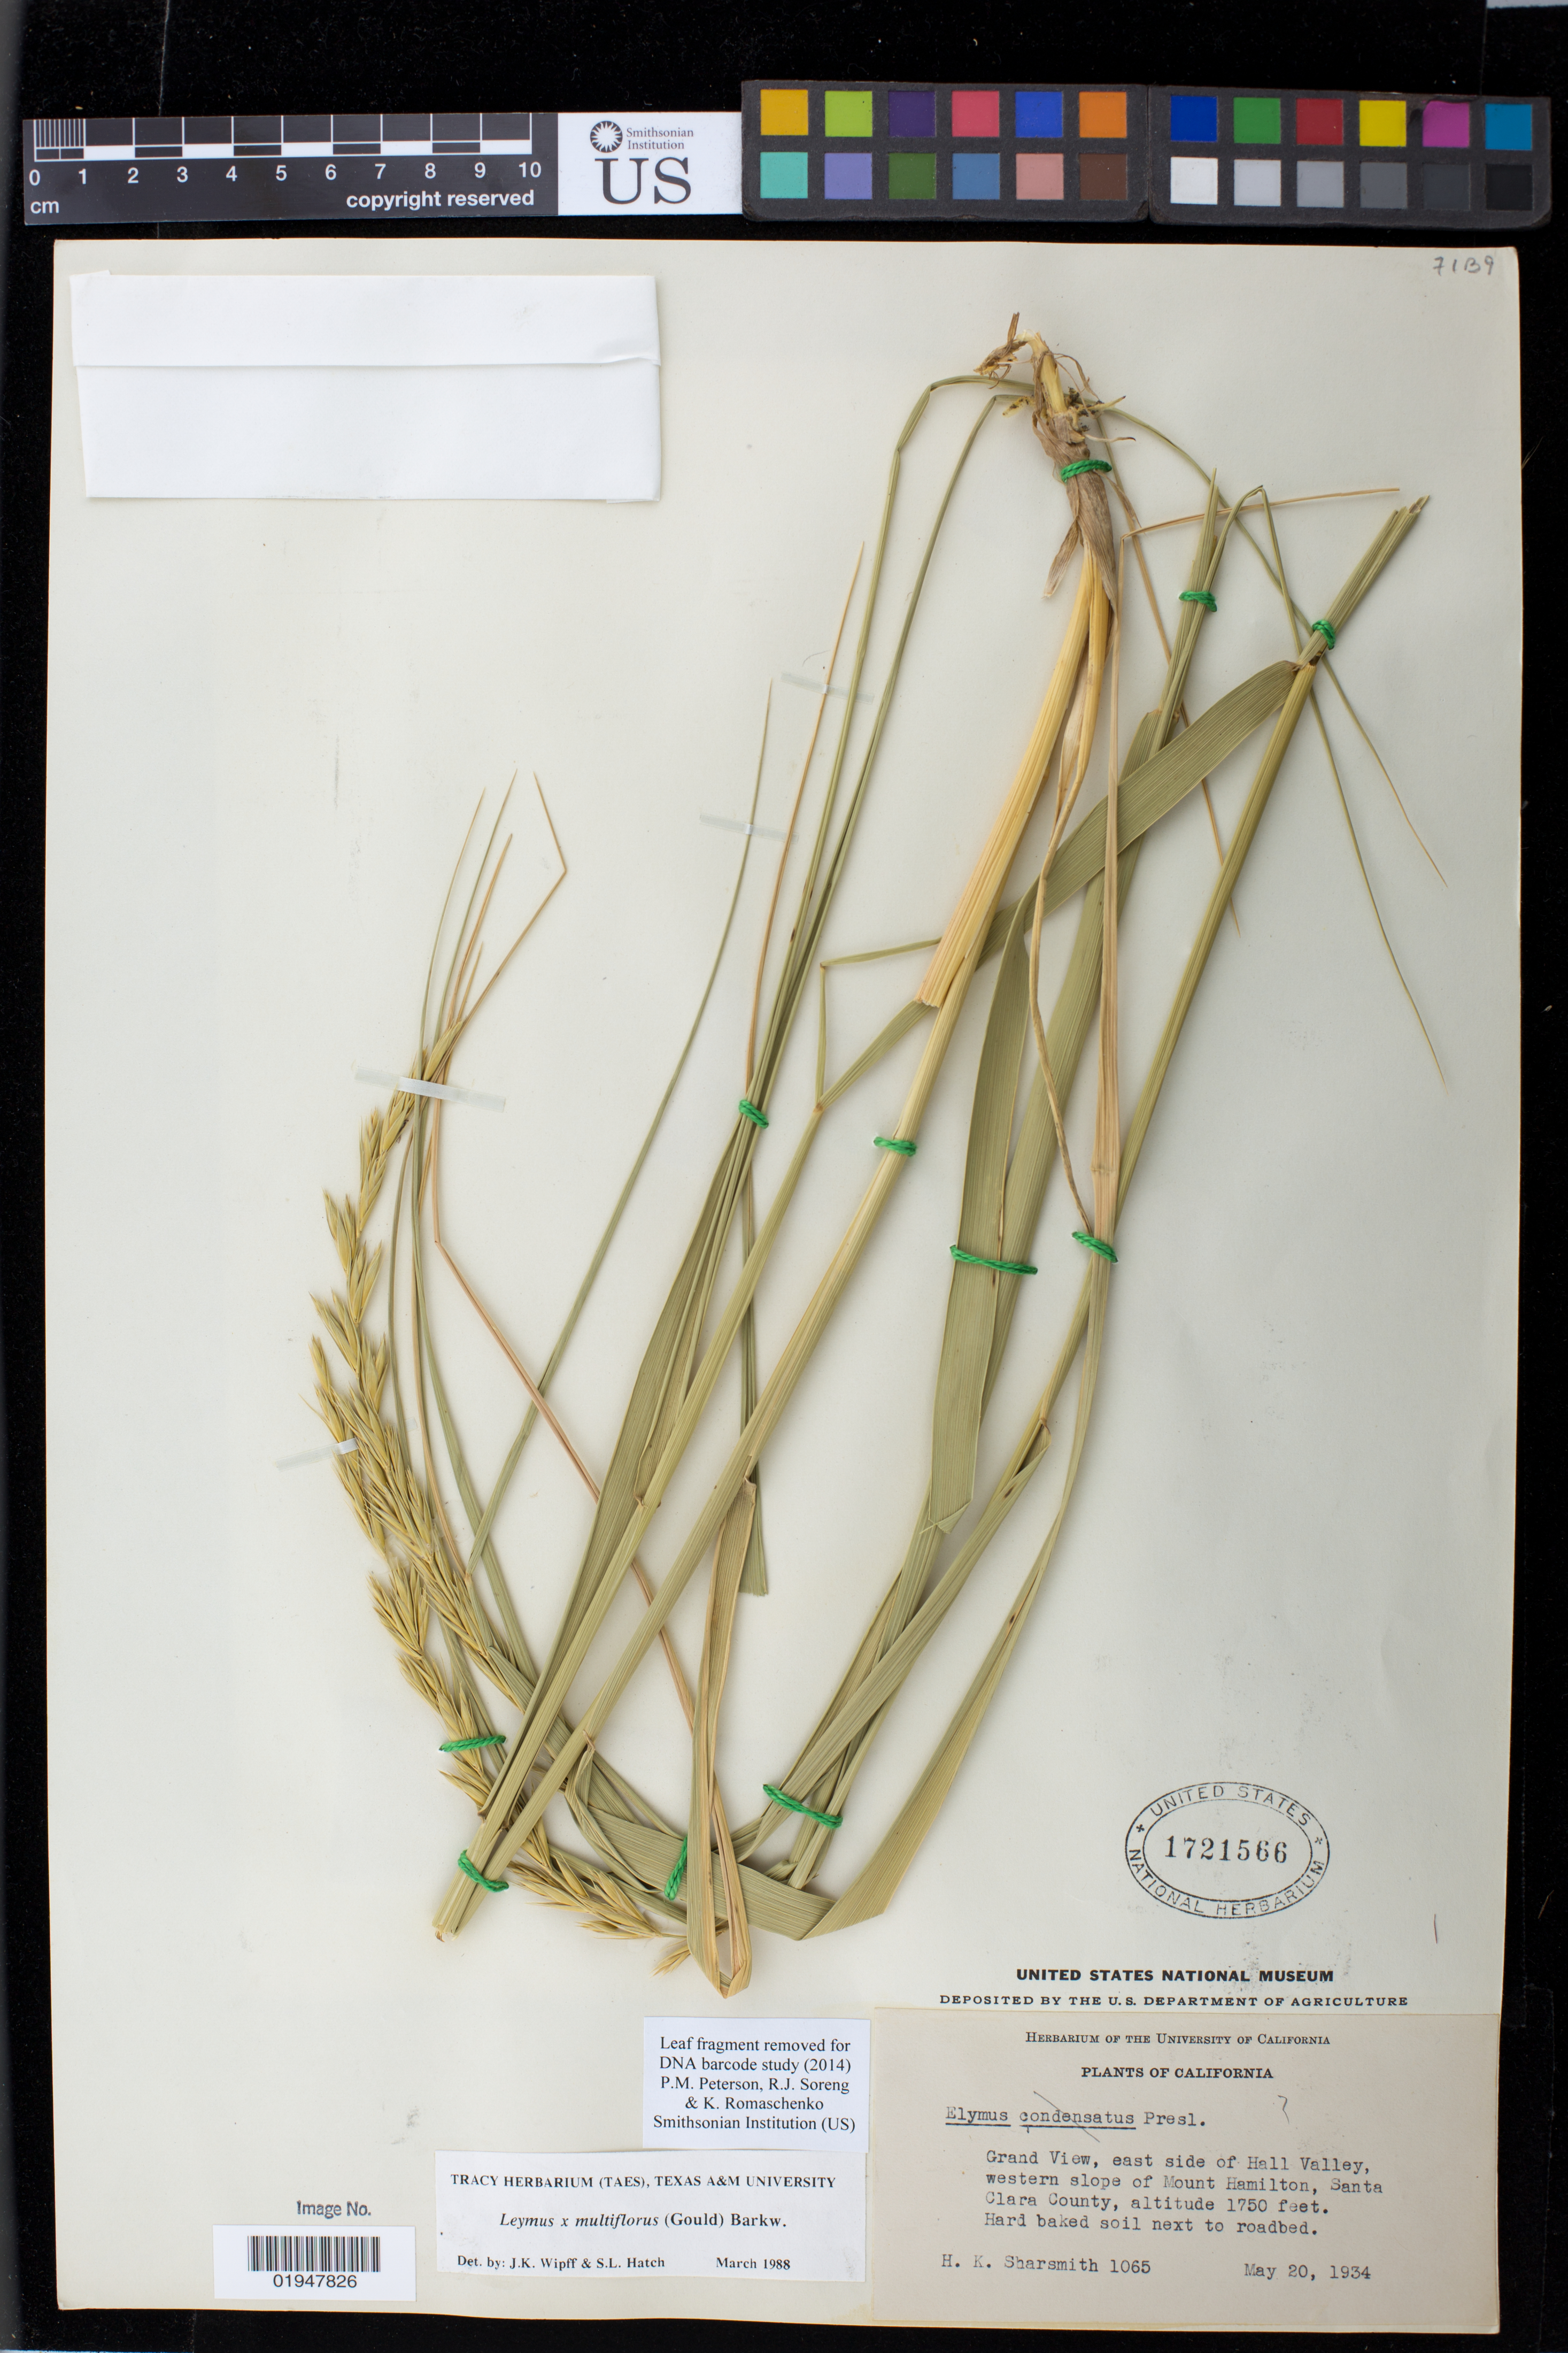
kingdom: Plantae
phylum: Tracheophyta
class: Liliopsida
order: Poales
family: Poaceae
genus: Leymus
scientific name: Leymus x multiflorus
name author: (Gould) Barkworth & R.J. Atkins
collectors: H. Sharsmith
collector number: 1065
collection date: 1934-05-20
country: United States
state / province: California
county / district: Santa Clara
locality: Grand View, east side of Hall Valley, western slope of Mount Hamilton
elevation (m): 533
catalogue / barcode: US 1721566